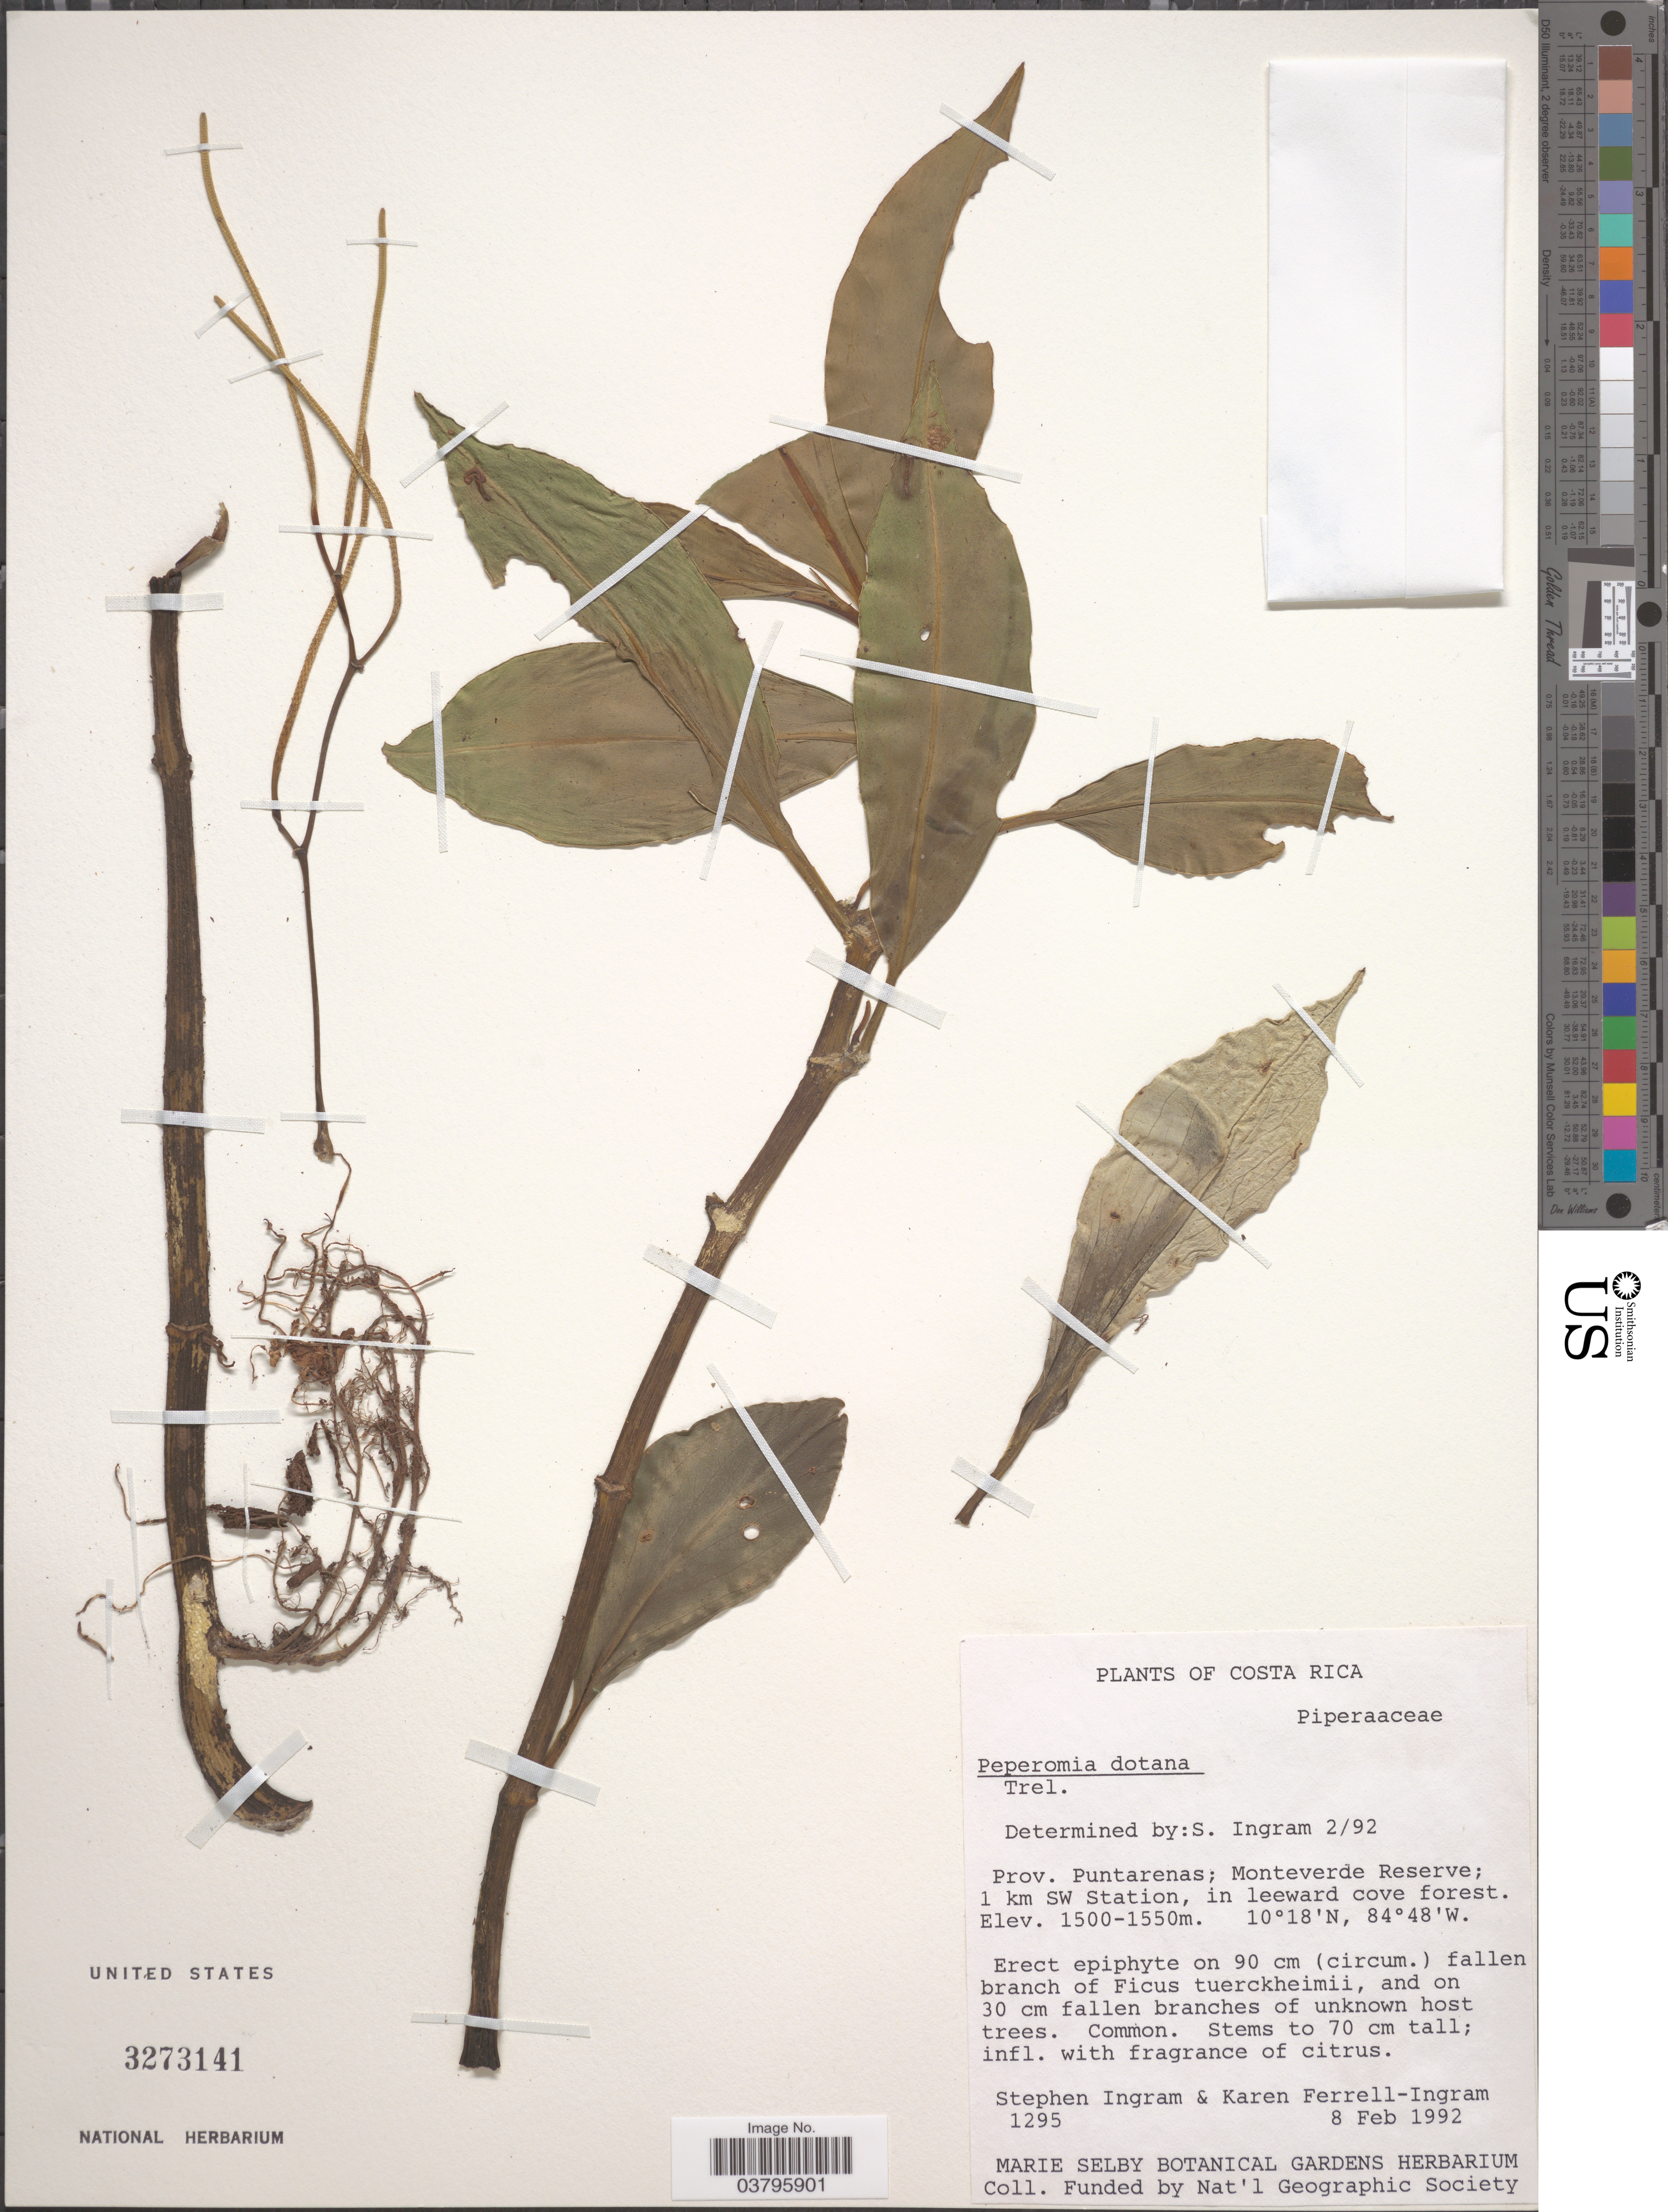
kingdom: Plantae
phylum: Tracheophyta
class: Magnoliopsida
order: Piperales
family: Piperaceae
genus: Peperomia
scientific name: Peperomia dotana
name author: Trel.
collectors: S. Ingram & K. Ferrell-Ingram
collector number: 1295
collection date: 1992-02-08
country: Costa Rica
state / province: Puntarenas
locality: Monteverde Reserve; 1 km SW Station, in leeward cove forest.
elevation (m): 1500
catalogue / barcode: US 3273141